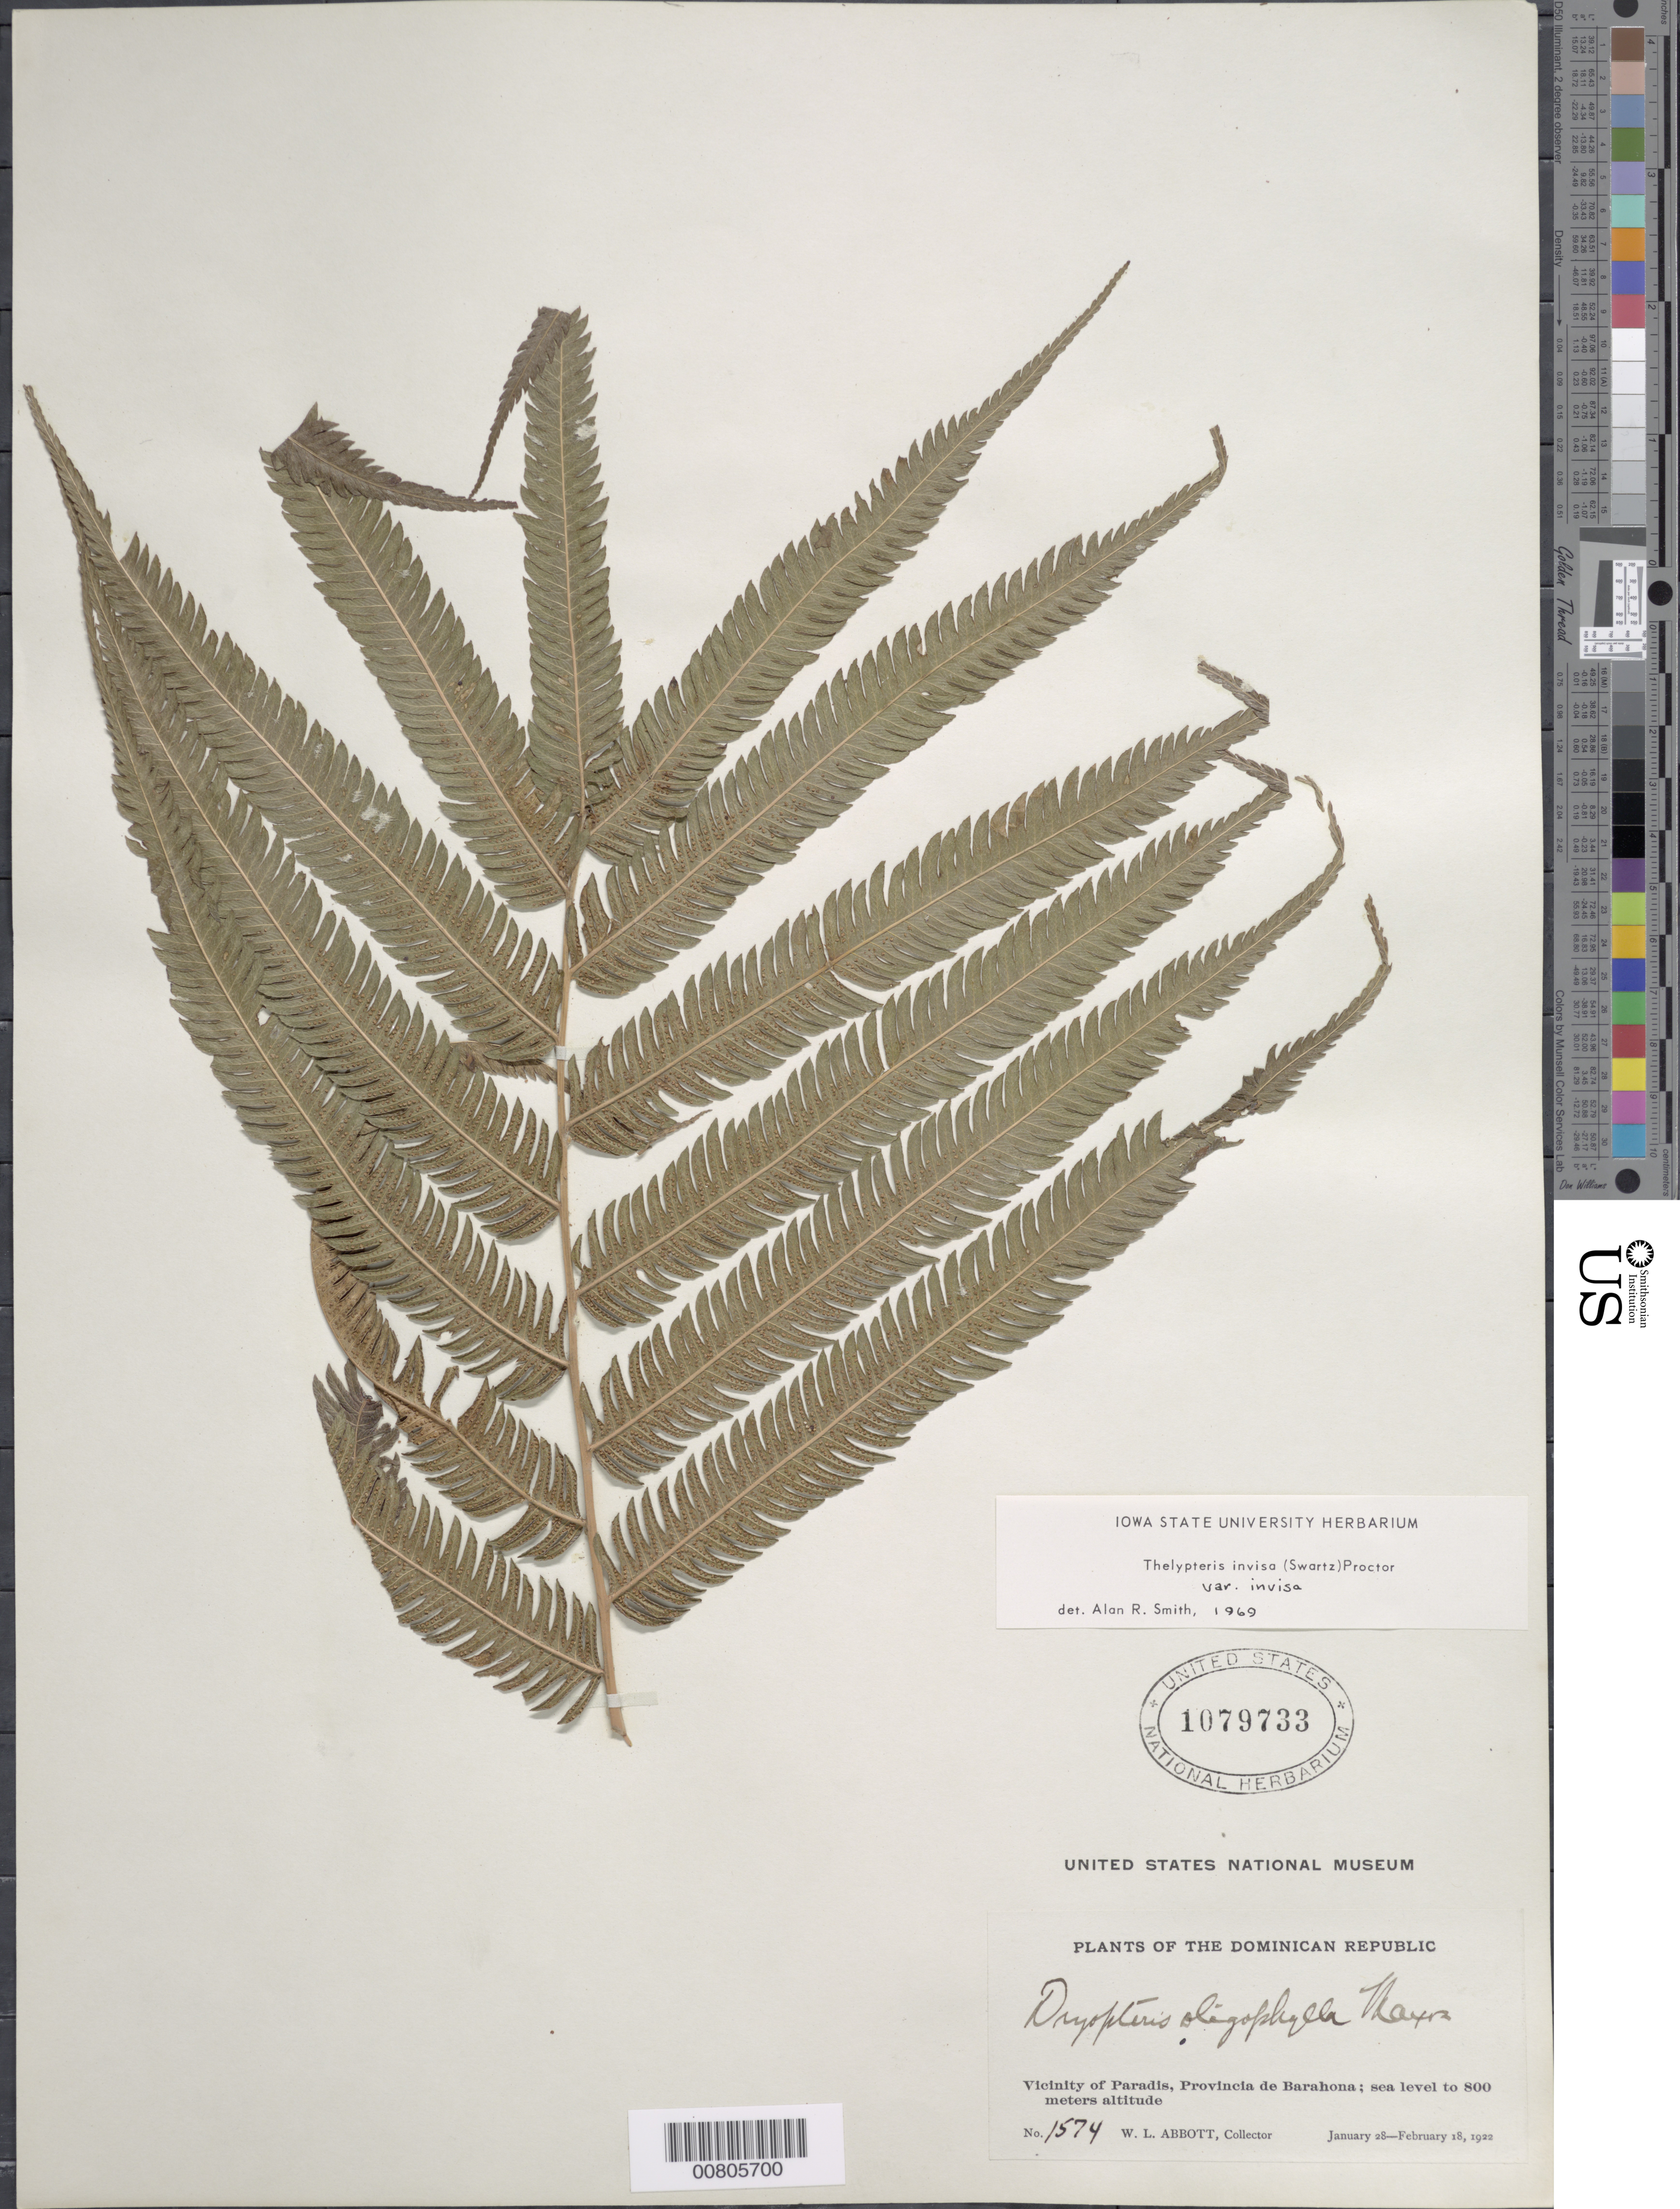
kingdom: Plantae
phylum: Tracheophyta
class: Polypodiopsida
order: Polypodiales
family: Thelypteridaceae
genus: Cyclosorus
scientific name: Cyclosorus grandis (A.R. Sm.) comb. nov., ined 2015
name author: (A.R. Sm.)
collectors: W. L. Abbott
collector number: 1574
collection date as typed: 28 Jan 1922 to 18 Feb 1922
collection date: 1922-01-28/1922-02-18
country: Dominican Republic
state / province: Barahona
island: Hispaniola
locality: Paradis vicinity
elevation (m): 0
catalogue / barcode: US 1079733